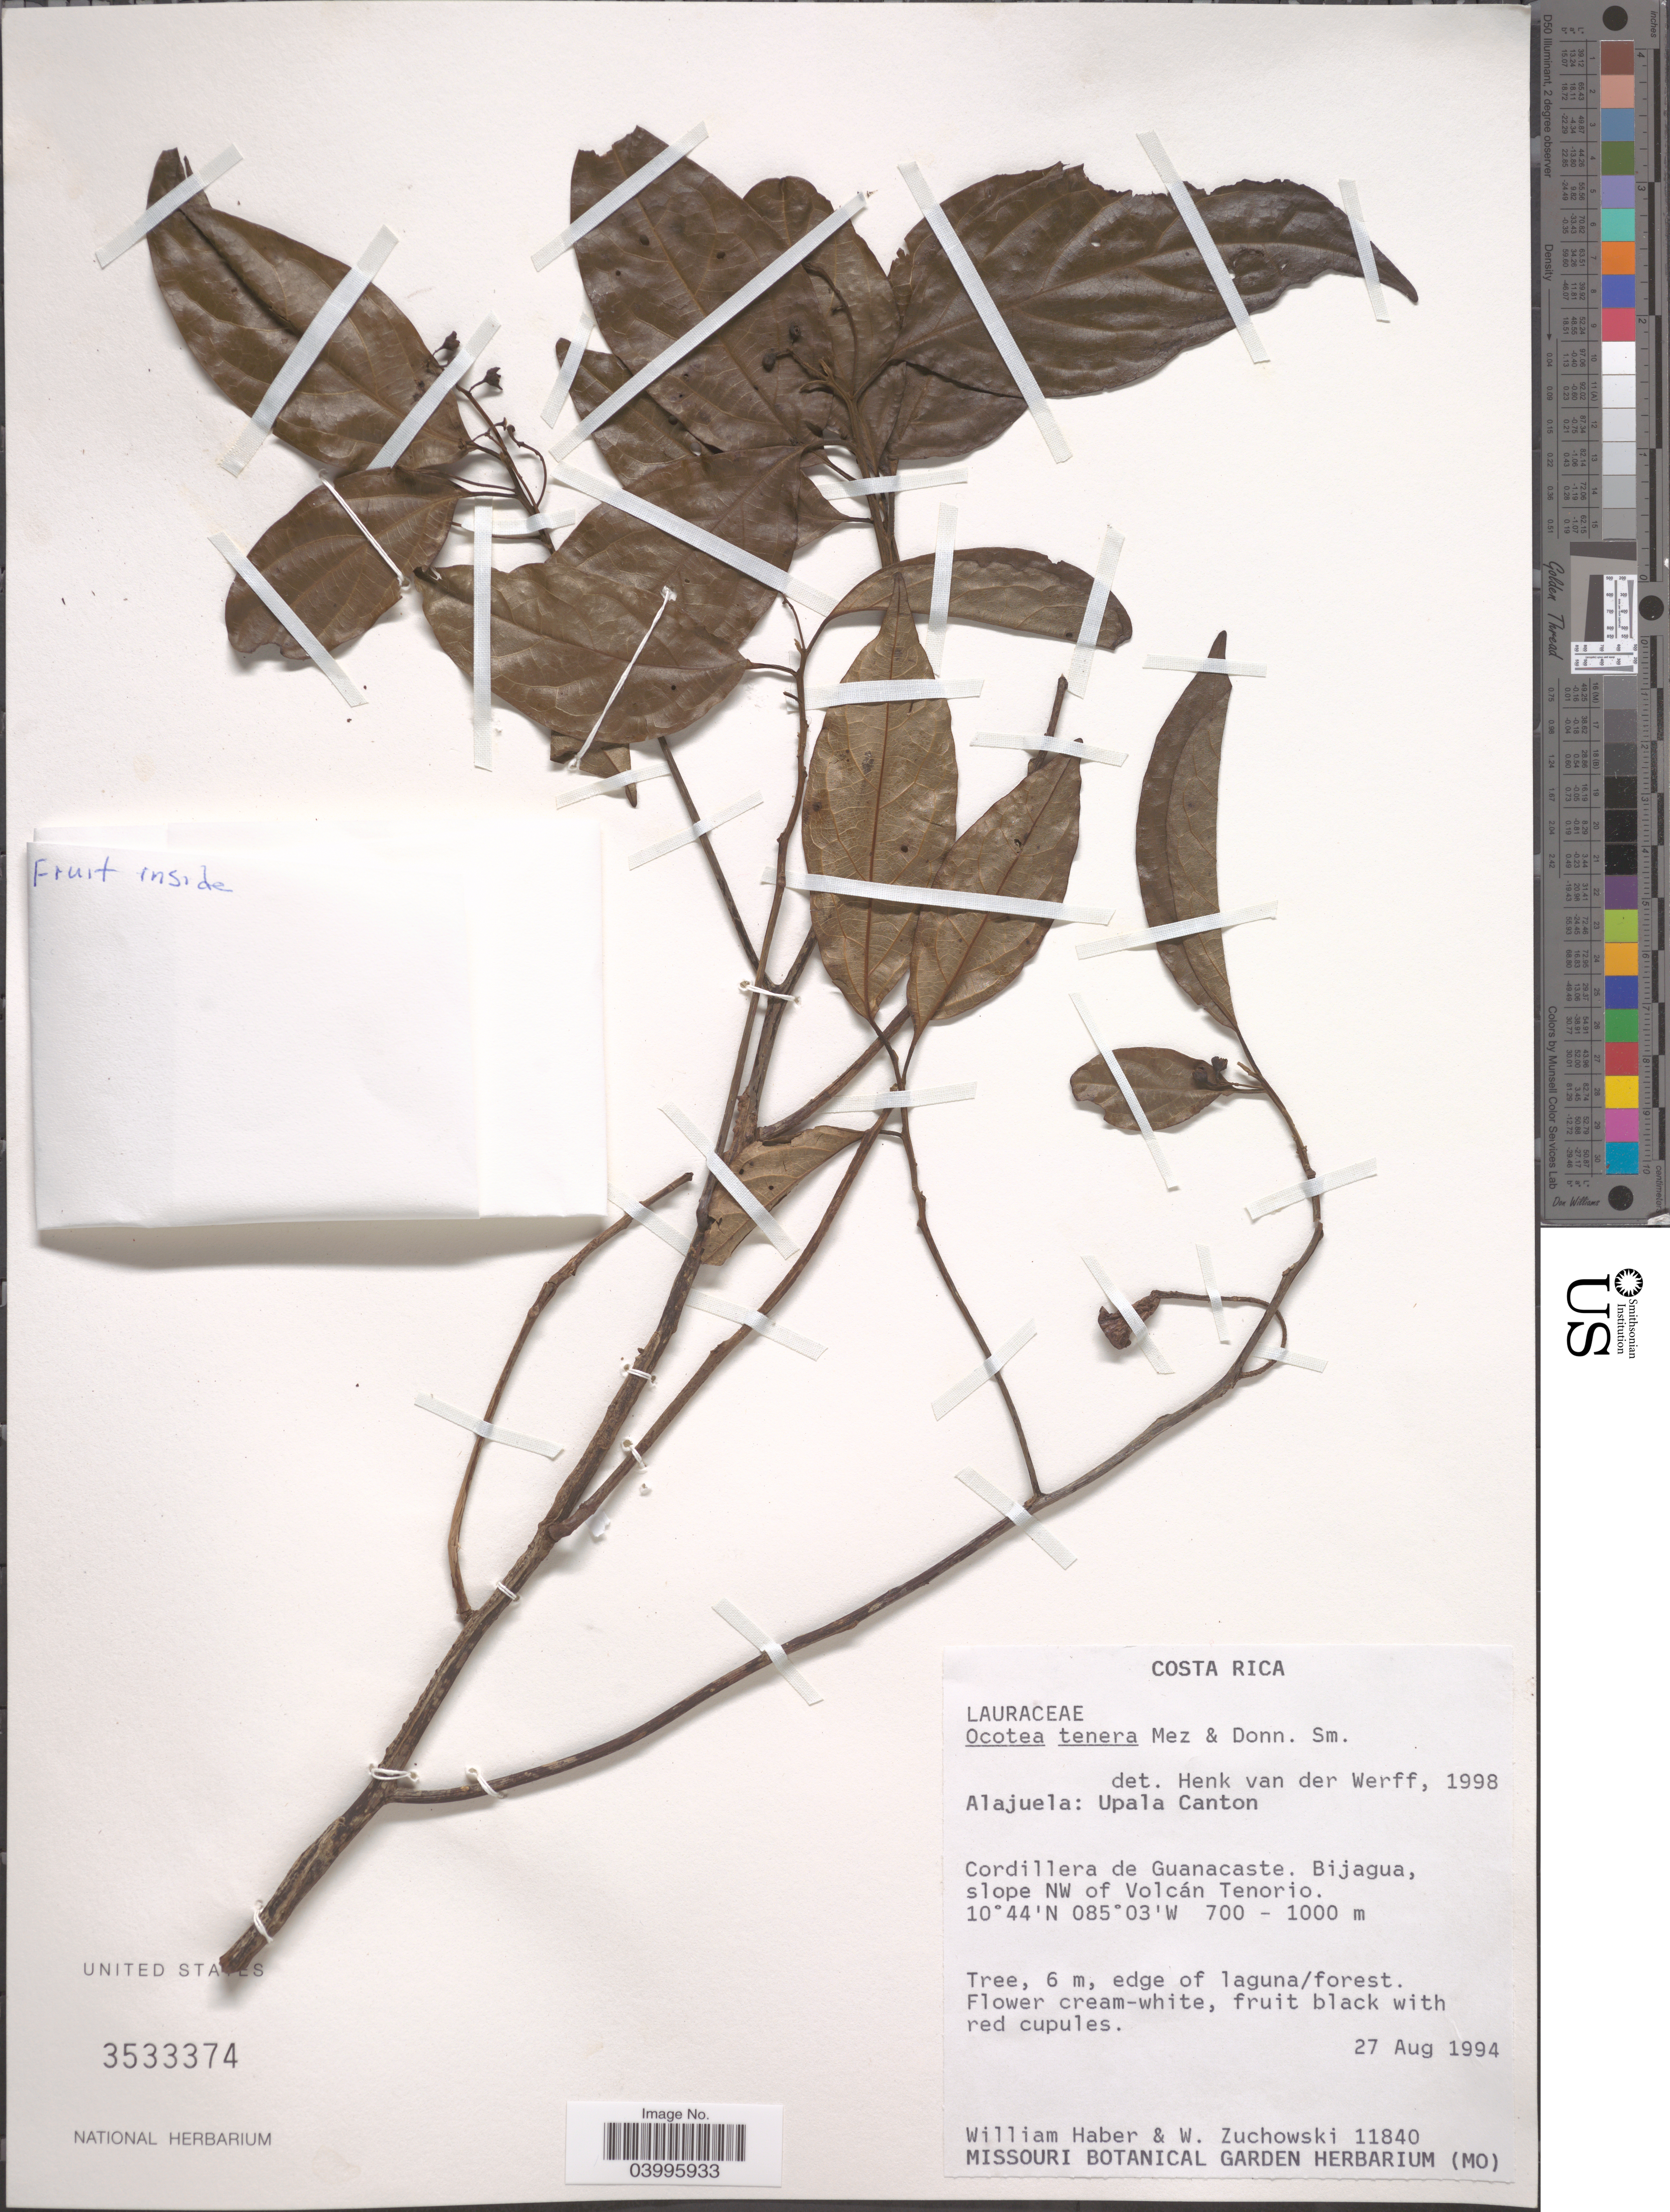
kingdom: Plantae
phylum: Tracheophyta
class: Magnoliopsida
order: Laurales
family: Lauraceae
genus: Ocotea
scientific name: Ocotea tenera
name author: Mez & Donn. Sm.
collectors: W. Haber & W. Zuchowski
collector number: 11840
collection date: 1994-08-27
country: Costa Rica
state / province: Alajuela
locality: Upala Canton. Cordillera de Guanacaste. Bijagua, slope NW of Volcán Tenorio.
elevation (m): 700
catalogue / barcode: US 3533374